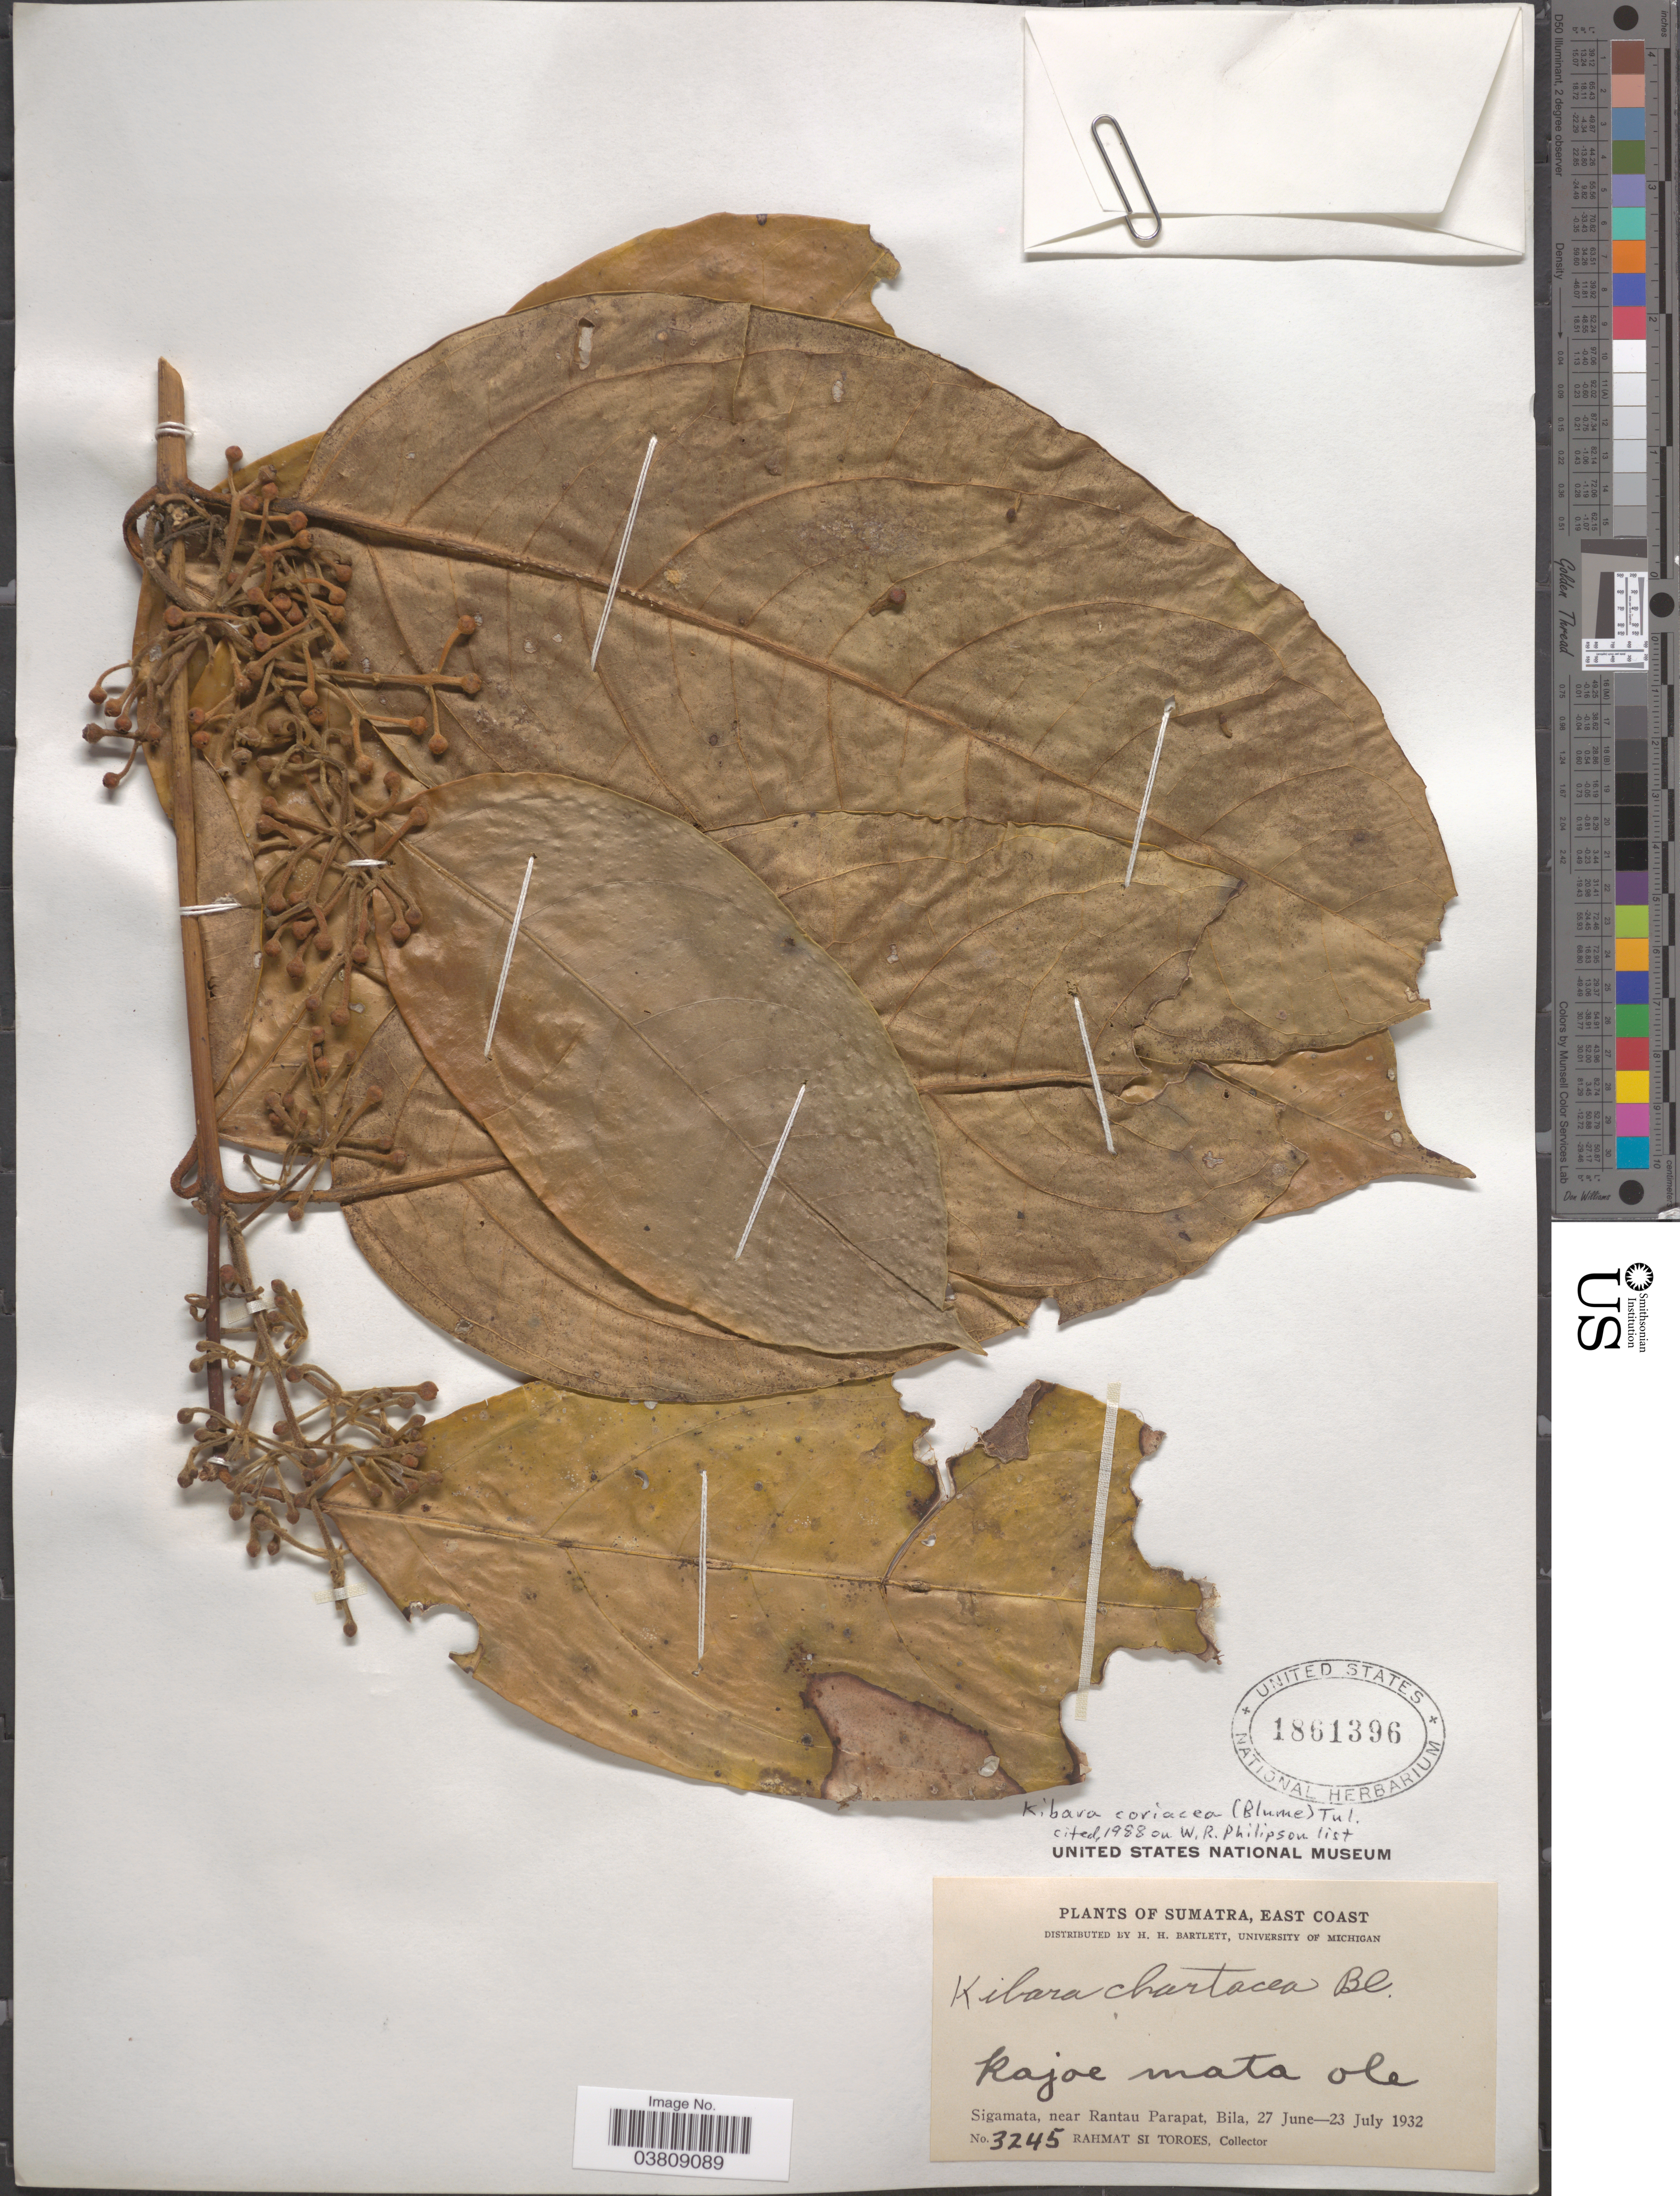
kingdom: Plantae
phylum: Tracheophyta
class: Magnoliopsida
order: Laurales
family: Monimiaceae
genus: Kibara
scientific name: Kibara coriacea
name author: (Blume) Hook. f. & Thomson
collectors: Rahmat Si Boeea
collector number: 3245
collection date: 1932-06-27/1932-07-23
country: Indonesia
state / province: Sumatra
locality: East Coast. Kajoe mata ole. Sigamata, near Rantau Parapat, Bila.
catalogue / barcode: US 1861396